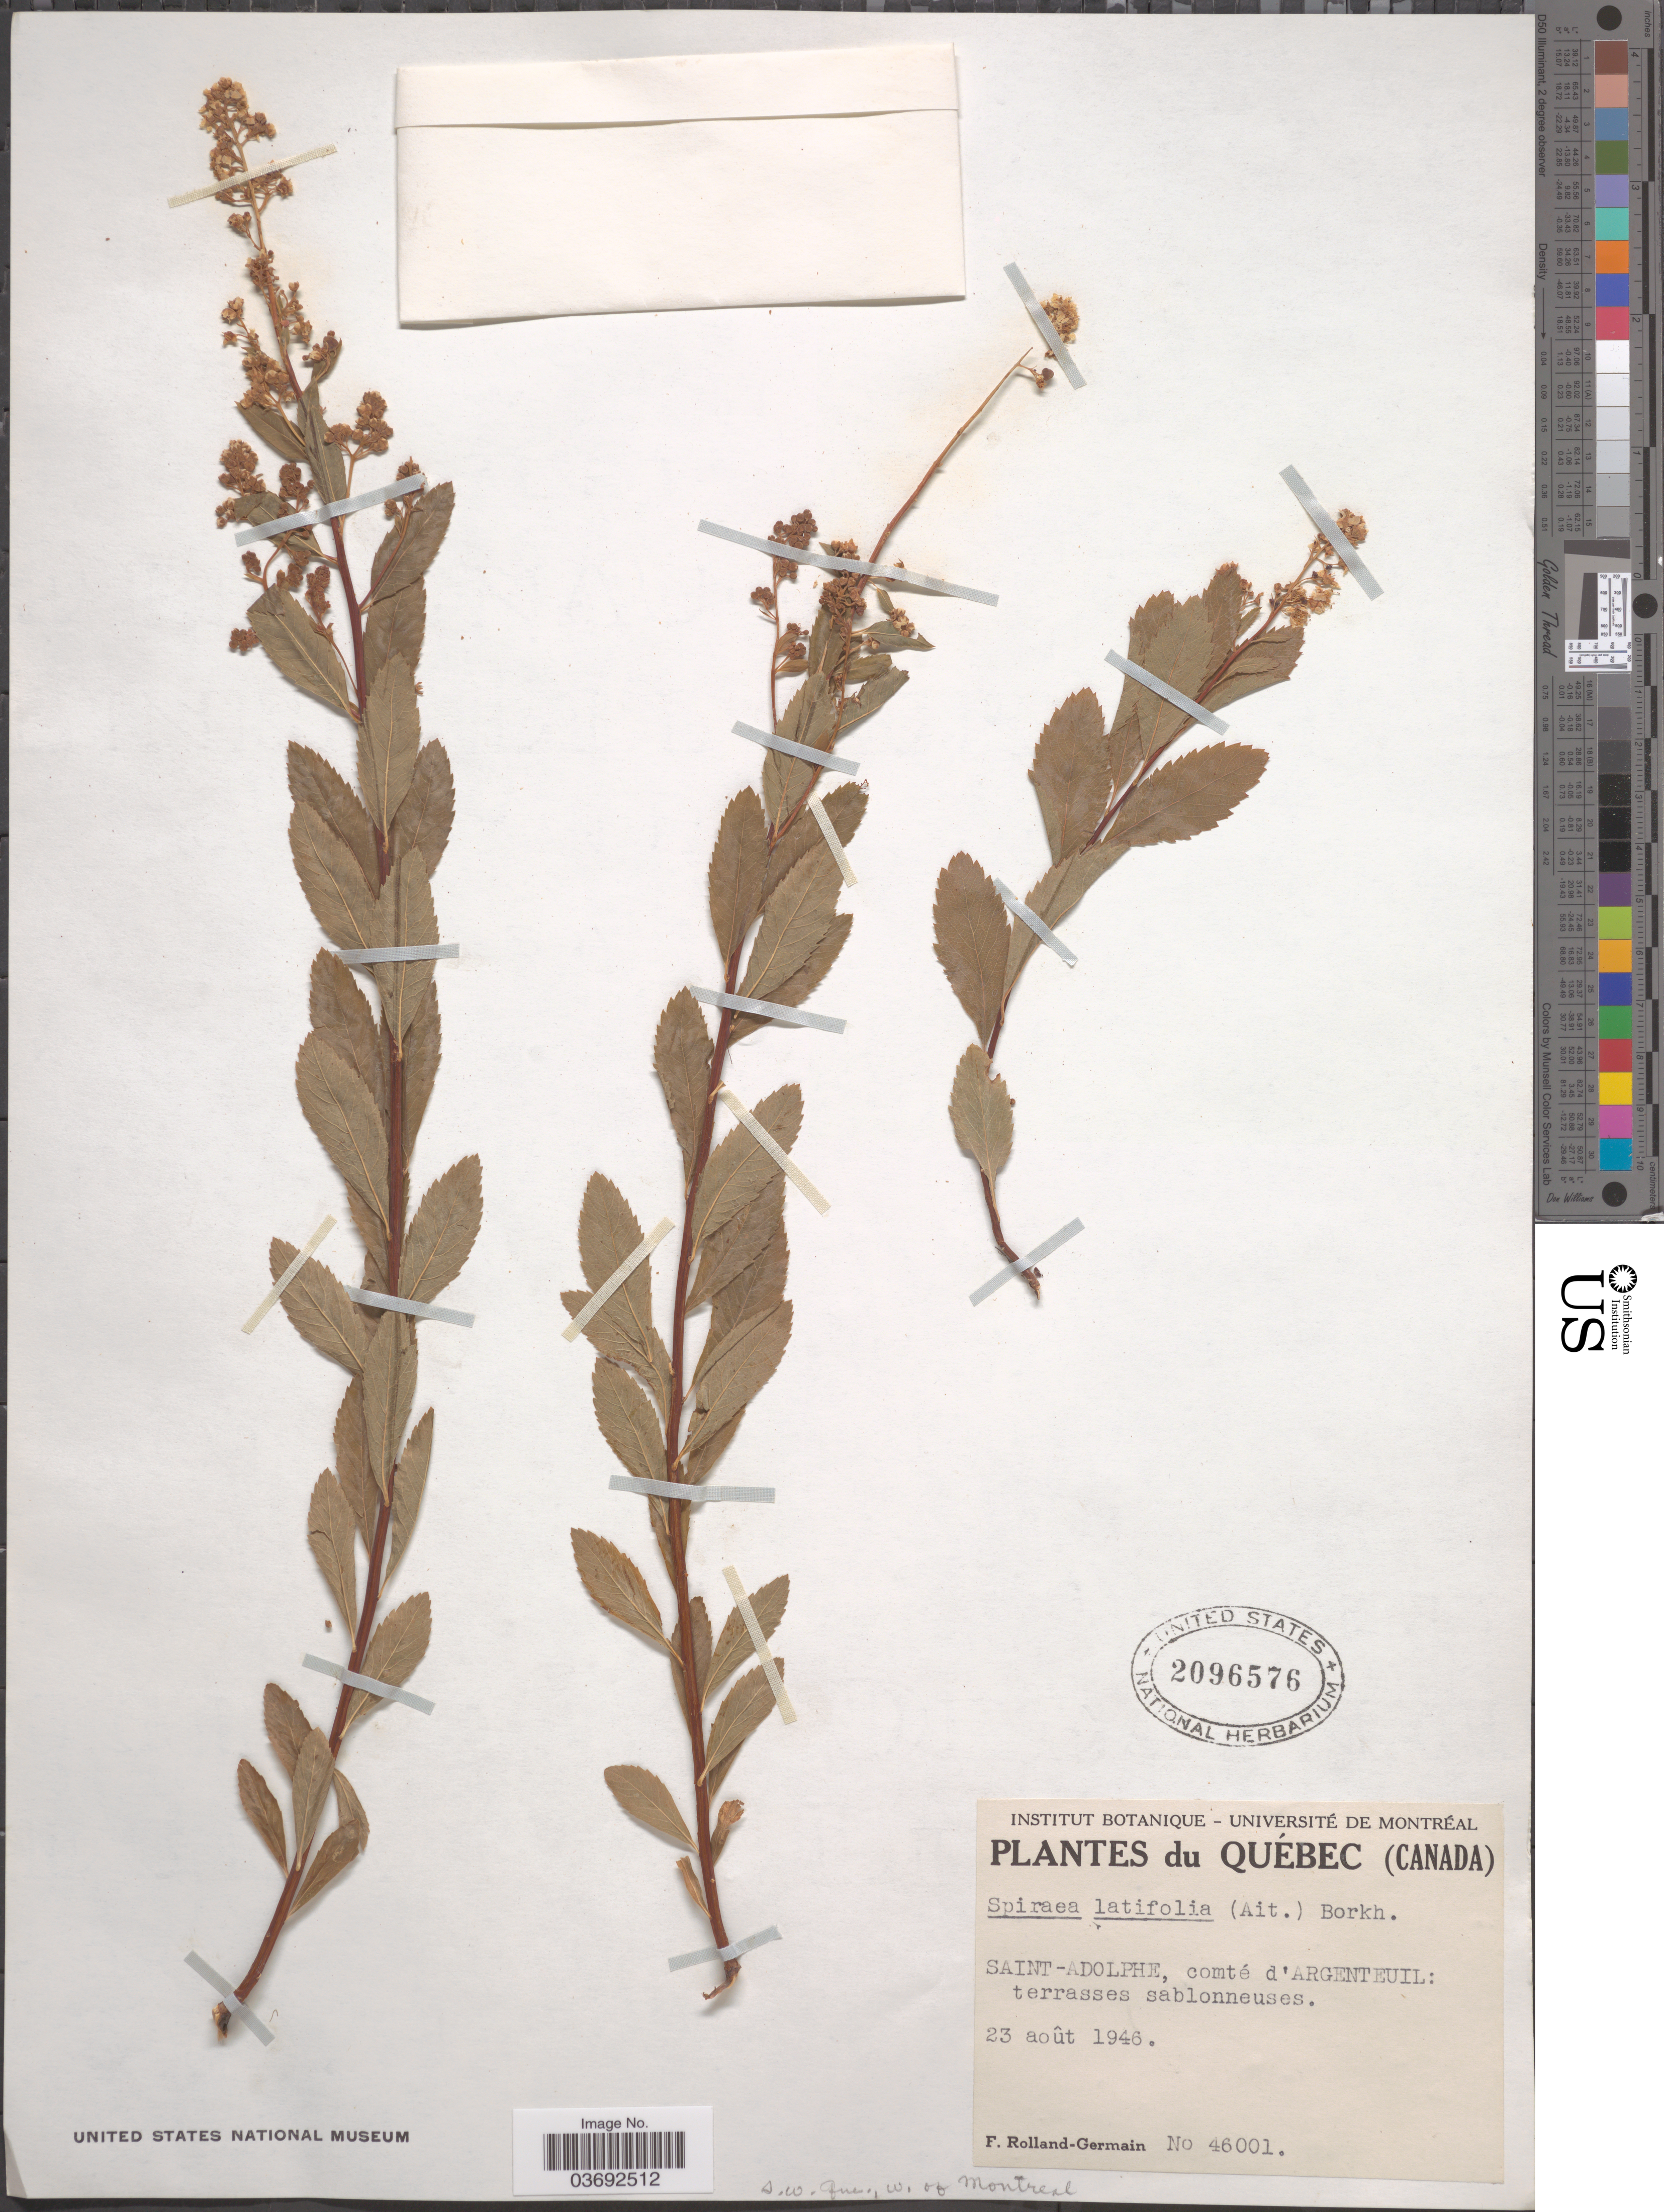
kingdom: Plantae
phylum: Tracheophyta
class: Magnoliopsida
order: Rosales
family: Rosaceae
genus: Spiraea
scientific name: Spiraea latifolia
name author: Borkh.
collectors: Rolland-Germain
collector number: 46001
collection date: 1946-08-23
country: Canada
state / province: Quebec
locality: Saint-Adolphe, comté d'Argenteuil. S.W. Que., w. of Montreal.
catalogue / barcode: US 2096576